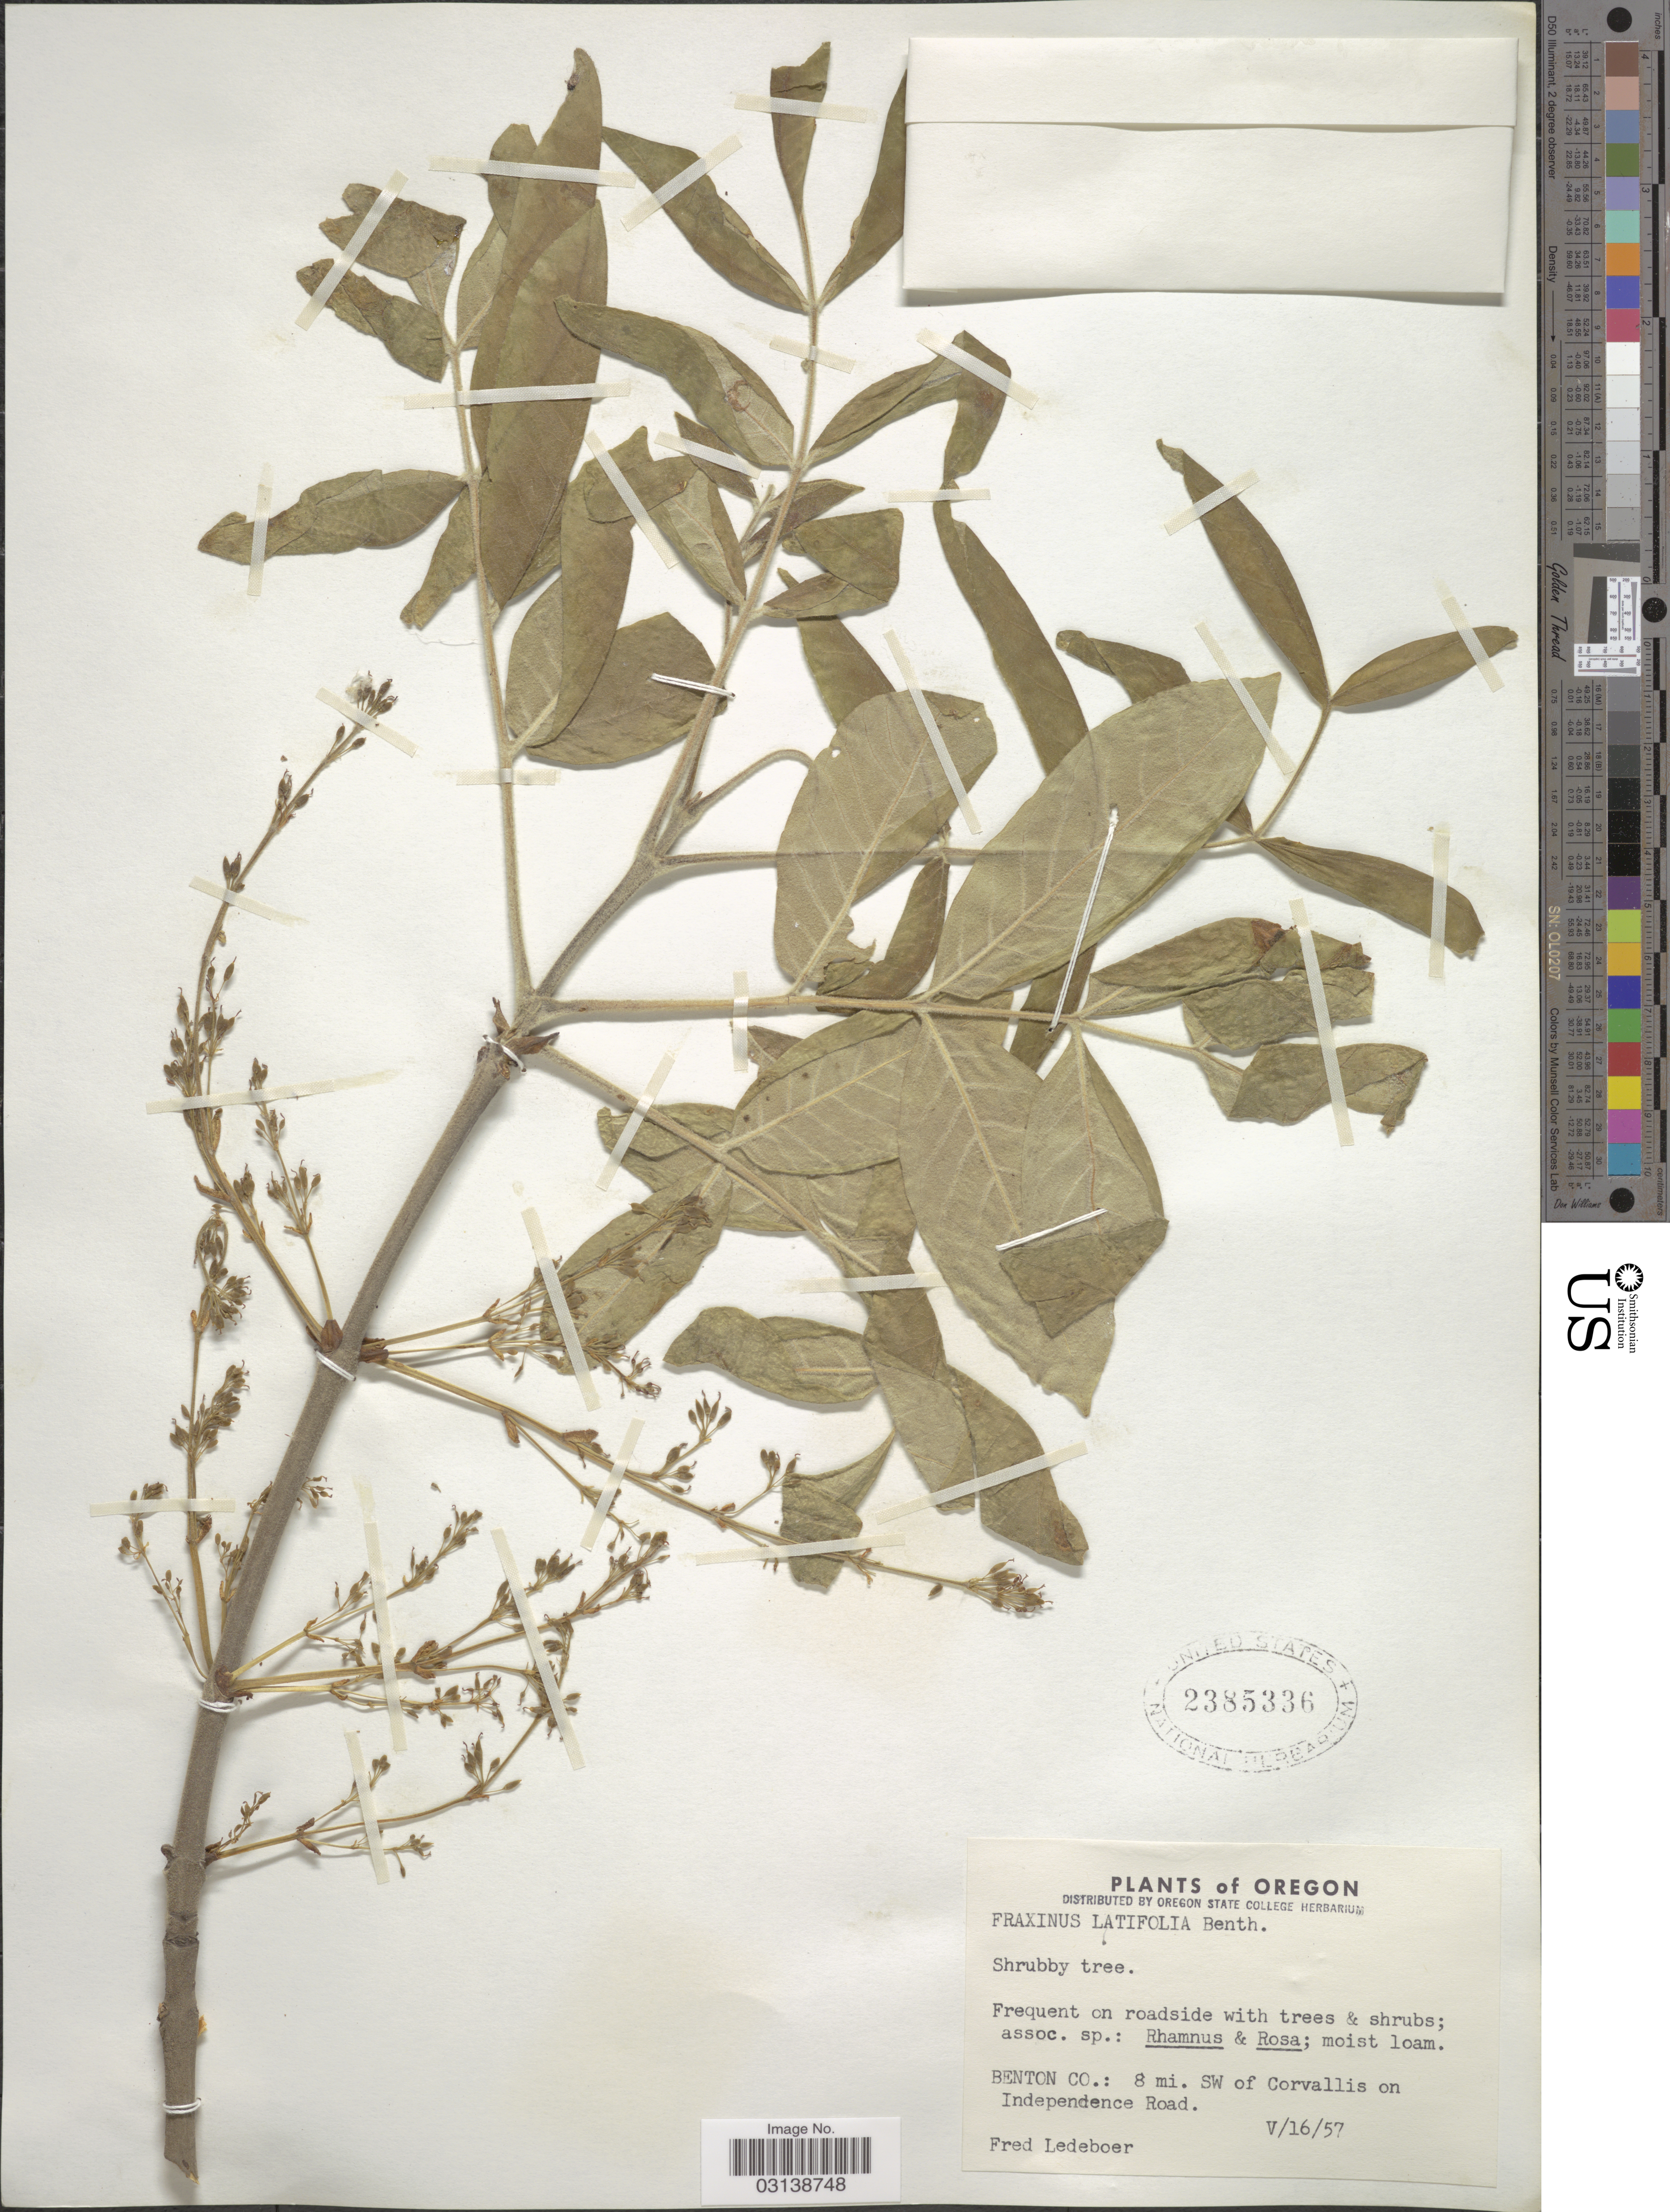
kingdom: Plantae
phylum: Tracheophyta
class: Magnoliopsida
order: Lamiales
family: Oleaceae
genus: Fraxinus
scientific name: Fraxinus latifolia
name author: Benth.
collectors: F. Ledeboer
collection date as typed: Transcribed d/m/y: 16/5/57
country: United States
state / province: Oregon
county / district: Benton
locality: Benton Co.: 8 mi. SW of Corvallis on Independence Road.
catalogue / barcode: US 2385336